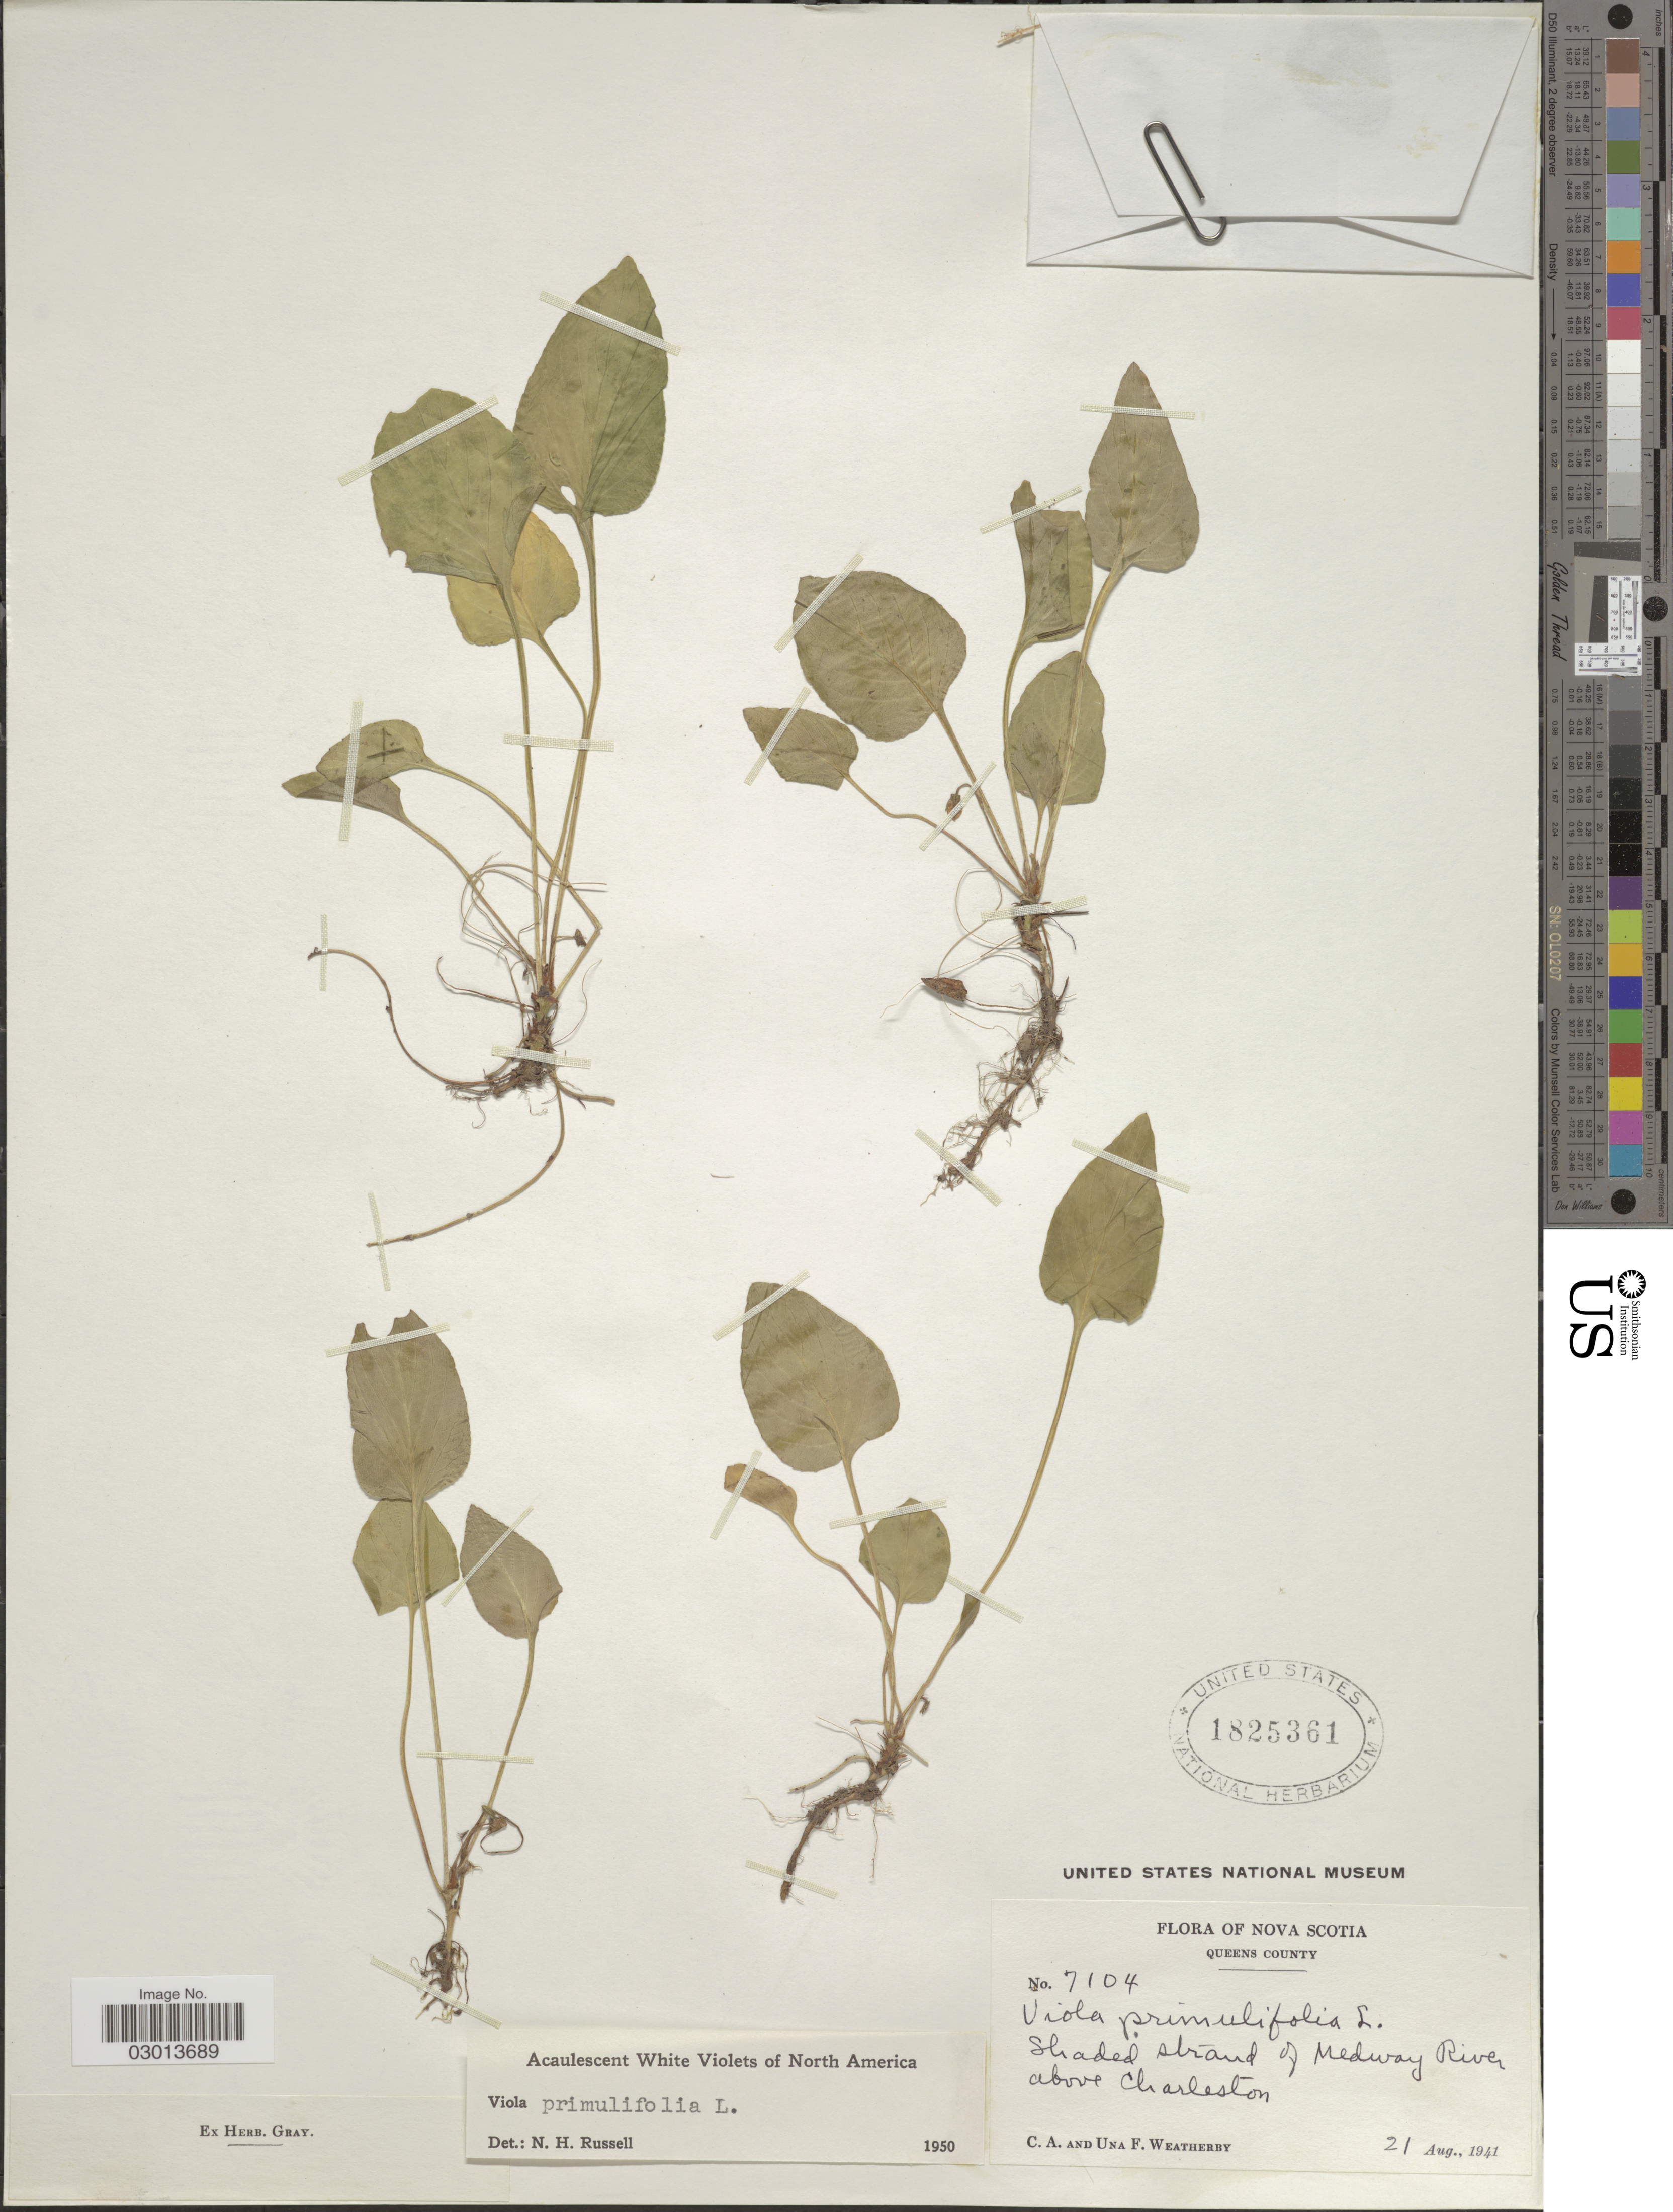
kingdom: Plantae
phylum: Tracheophyta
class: Magnoliopsida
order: Malpighiales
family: Violaceae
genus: Viola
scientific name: Viola primulifolia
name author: L.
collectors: C. A. Weatherby & U. Weatherby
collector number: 7104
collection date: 1941-08-21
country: Canada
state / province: Nova Scotia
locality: Queens County. Medway River above Charleston.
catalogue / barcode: US 1825361